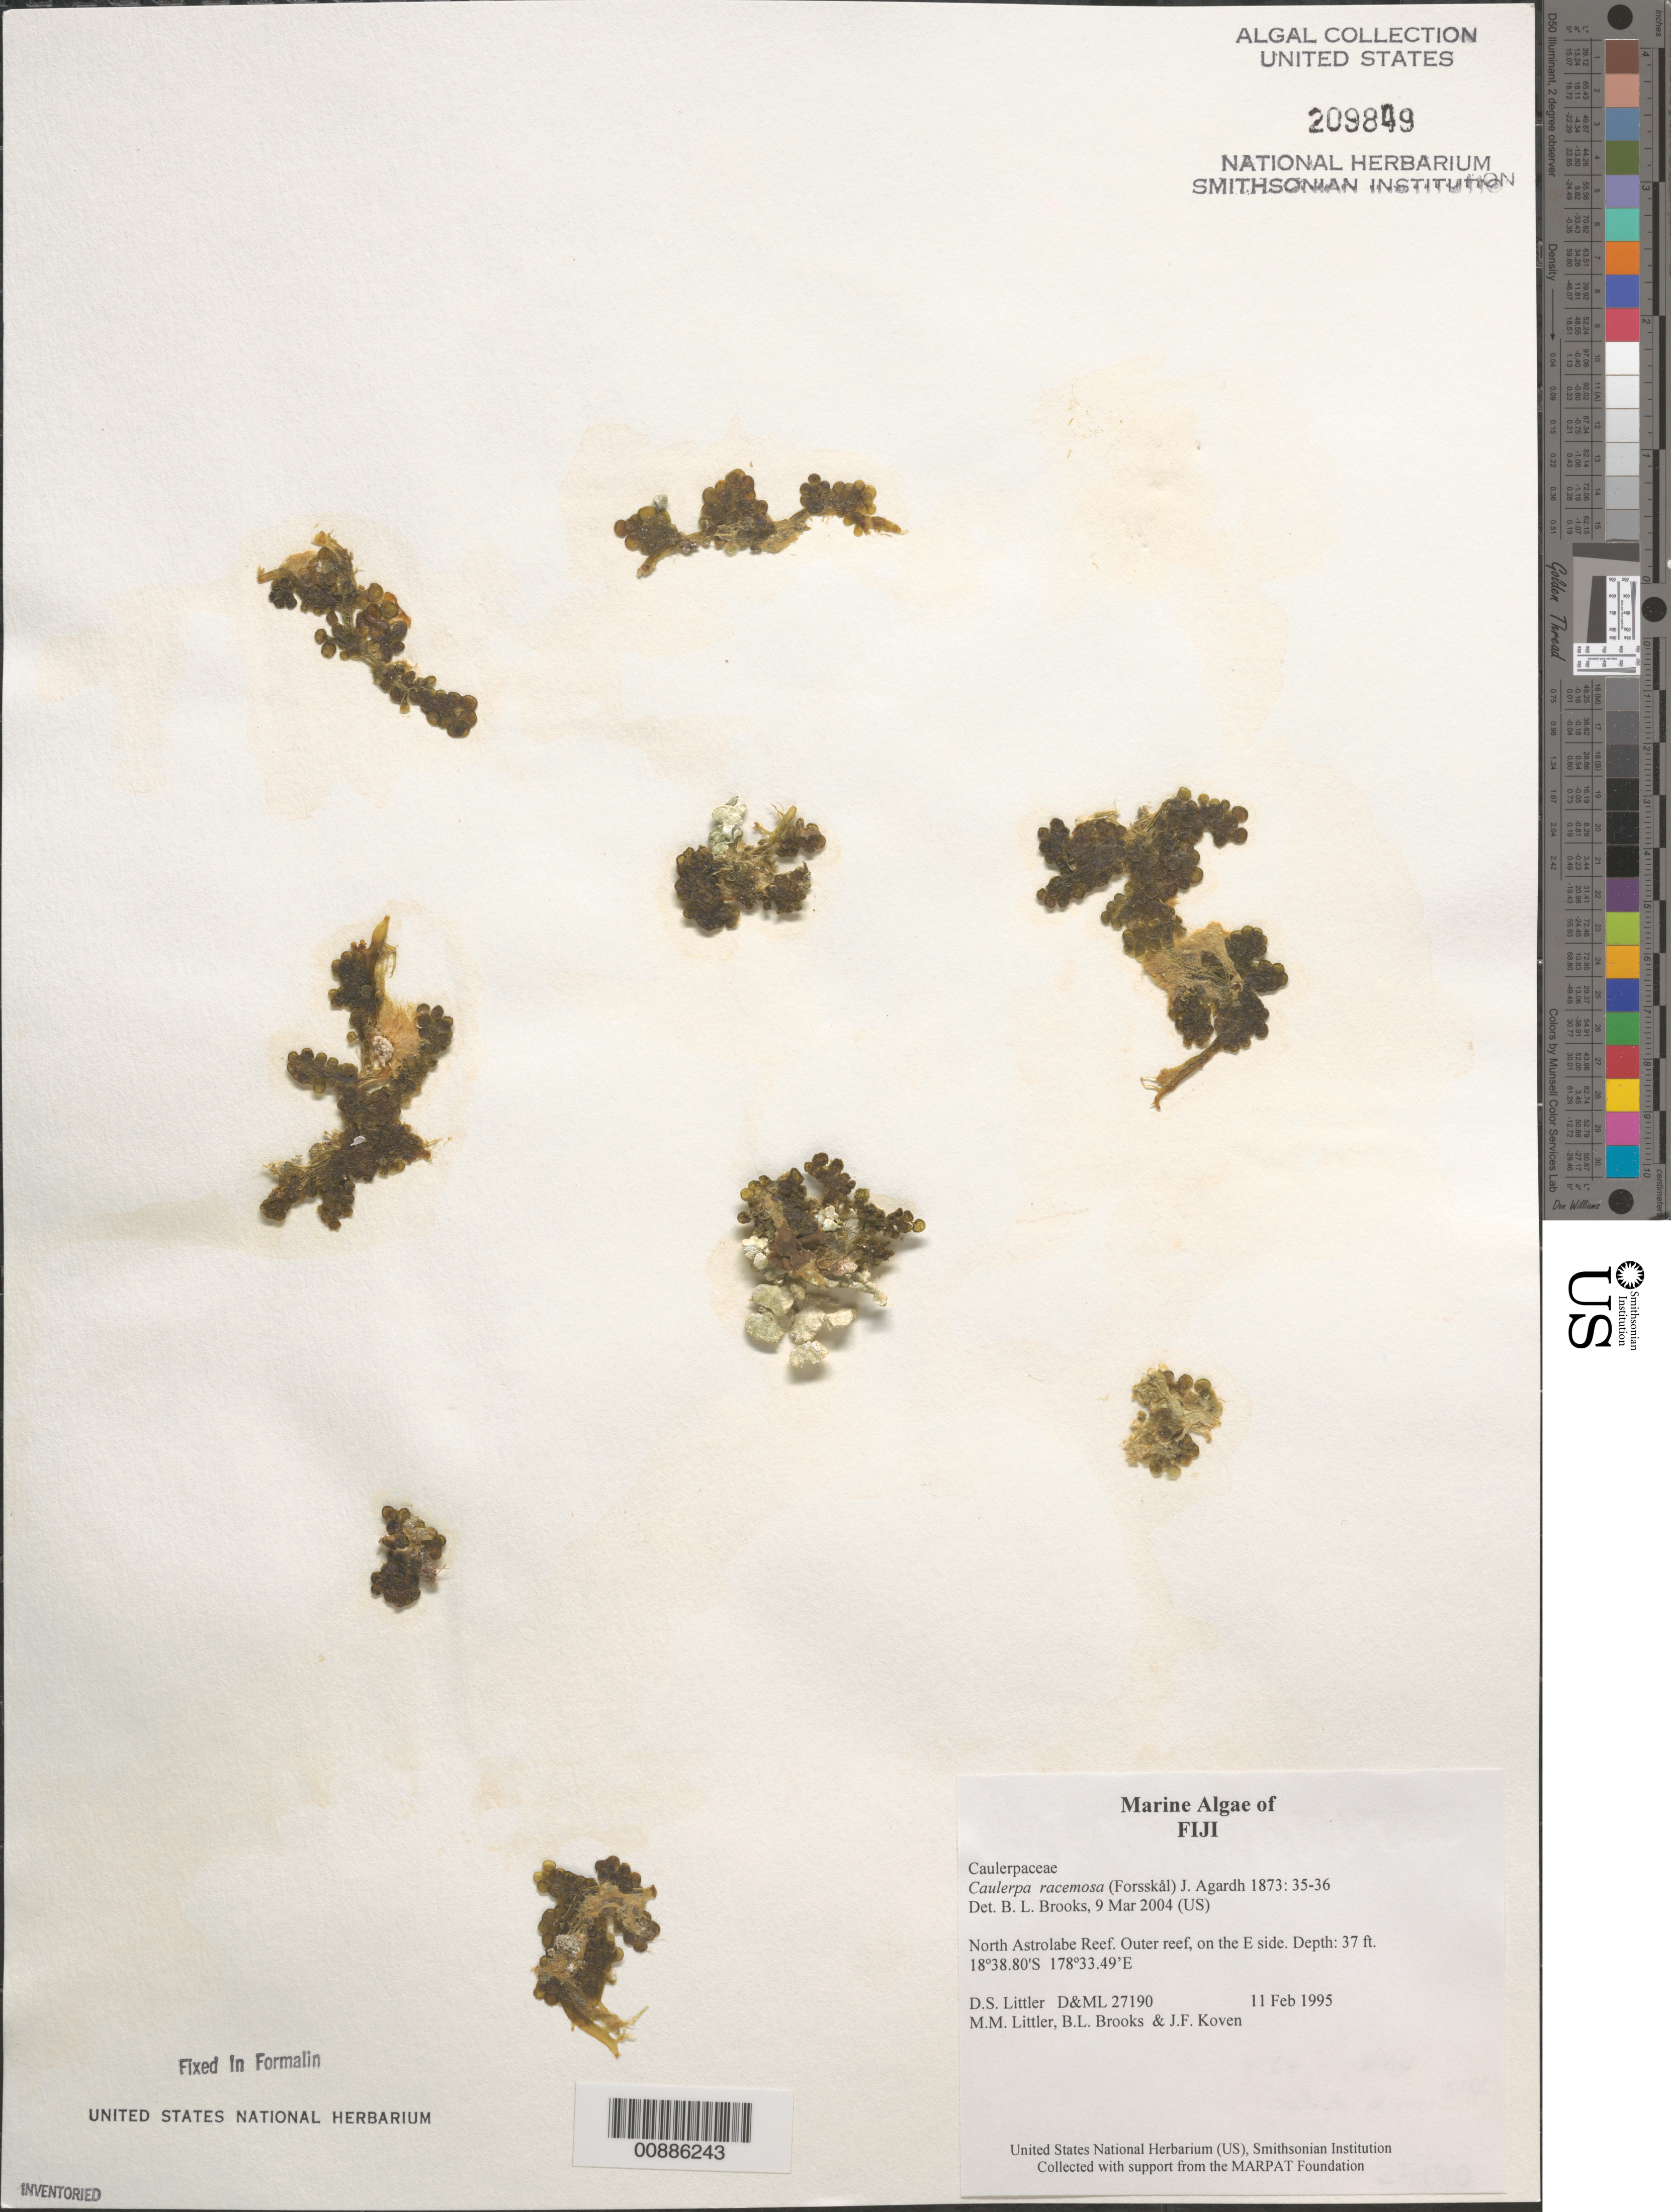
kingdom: Plantae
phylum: Chlorophyta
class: Ulvophyceae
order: Bryopsidales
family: Caulerpaceae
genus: Caulerpa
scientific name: Caulerpa racemosa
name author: (Forssk.) J. Agardh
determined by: Brooks, B. L., (BOT), Smithsonian Institution - National Museum of Natural History (UNITED STATES)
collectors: D. S. Littler, M. M. Littler, B. Brooks & J. Koven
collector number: D&ML 27190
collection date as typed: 11 Feb 1995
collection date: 1995-02-11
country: Fiji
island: North Astrolabe Reef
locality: North Astrolabe Reef, outer reef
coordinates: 18 38.80'S, 178 33.49'E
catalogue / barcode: US 209849